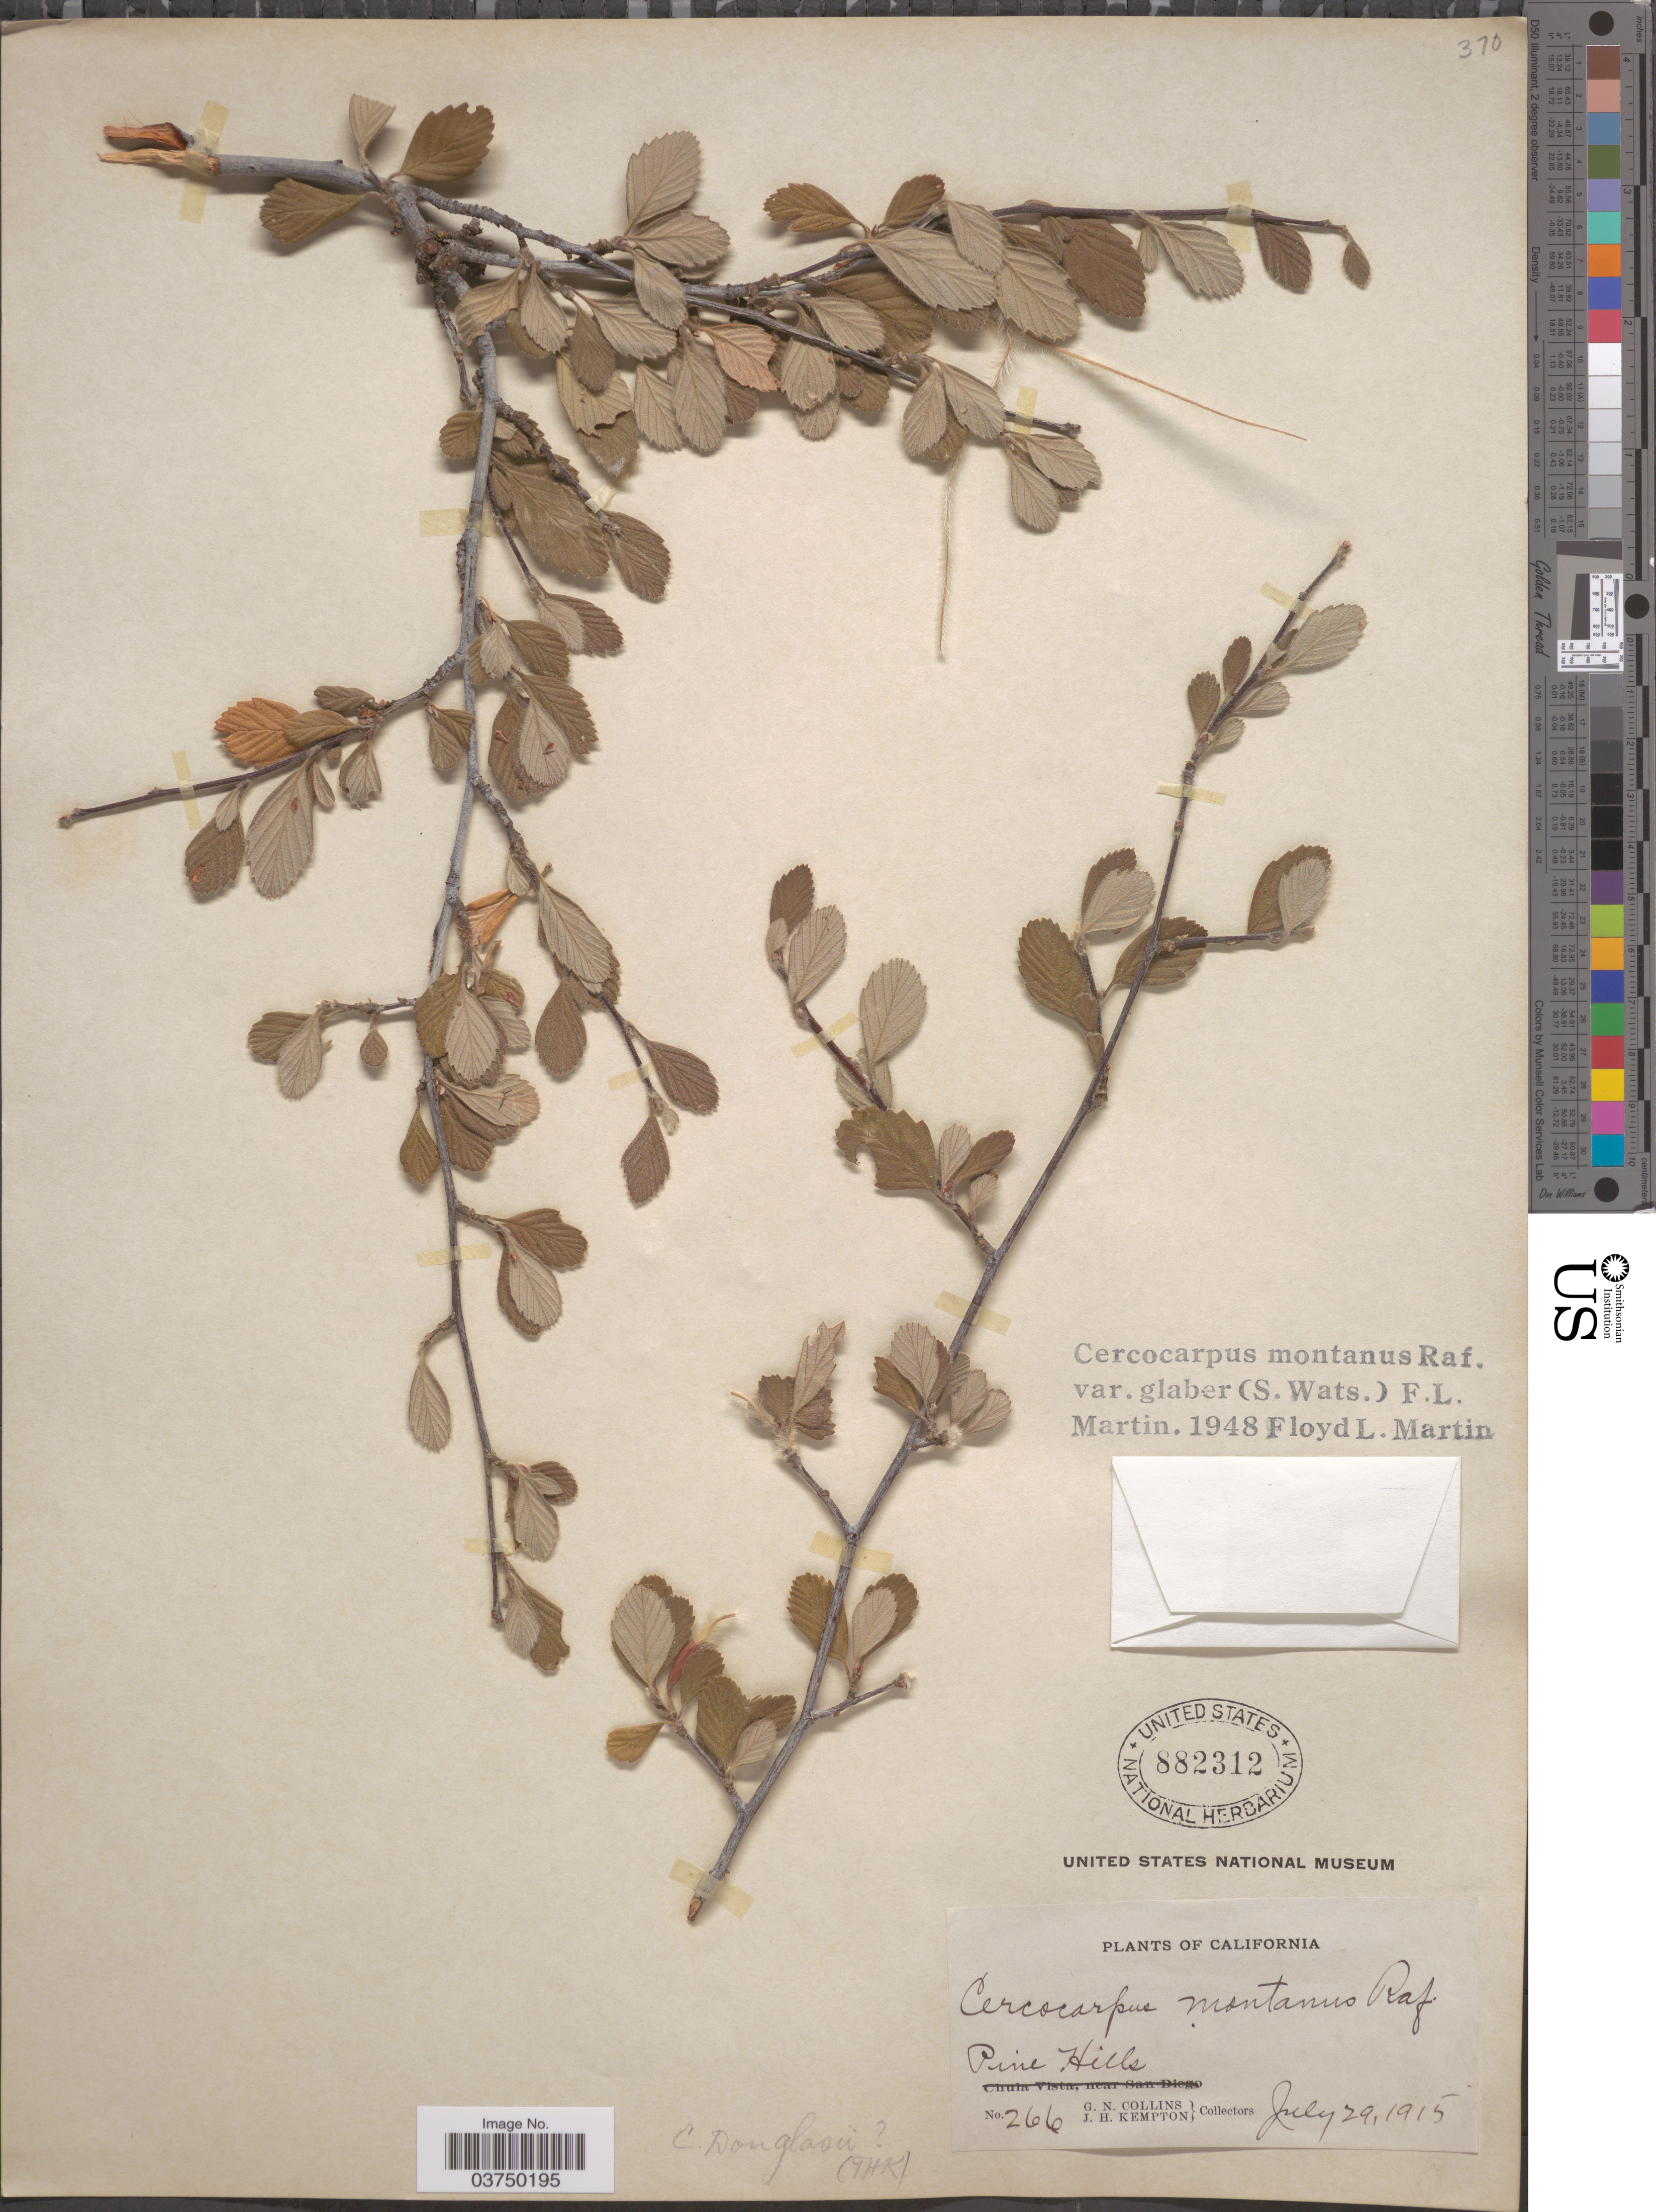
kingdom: Plantae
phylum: Tracheophyta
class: Magnoliopsida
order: Rosales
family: Rosaceae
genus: Cercocarpus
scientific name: Cercocarpus montanus var. glaber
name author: (S. Watson) F.L. Martin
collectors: G. Collins & J. H. Kempton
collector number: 266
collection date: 1915-07-29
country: United States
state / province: California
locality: Pine Hills.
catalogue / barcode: US 882312